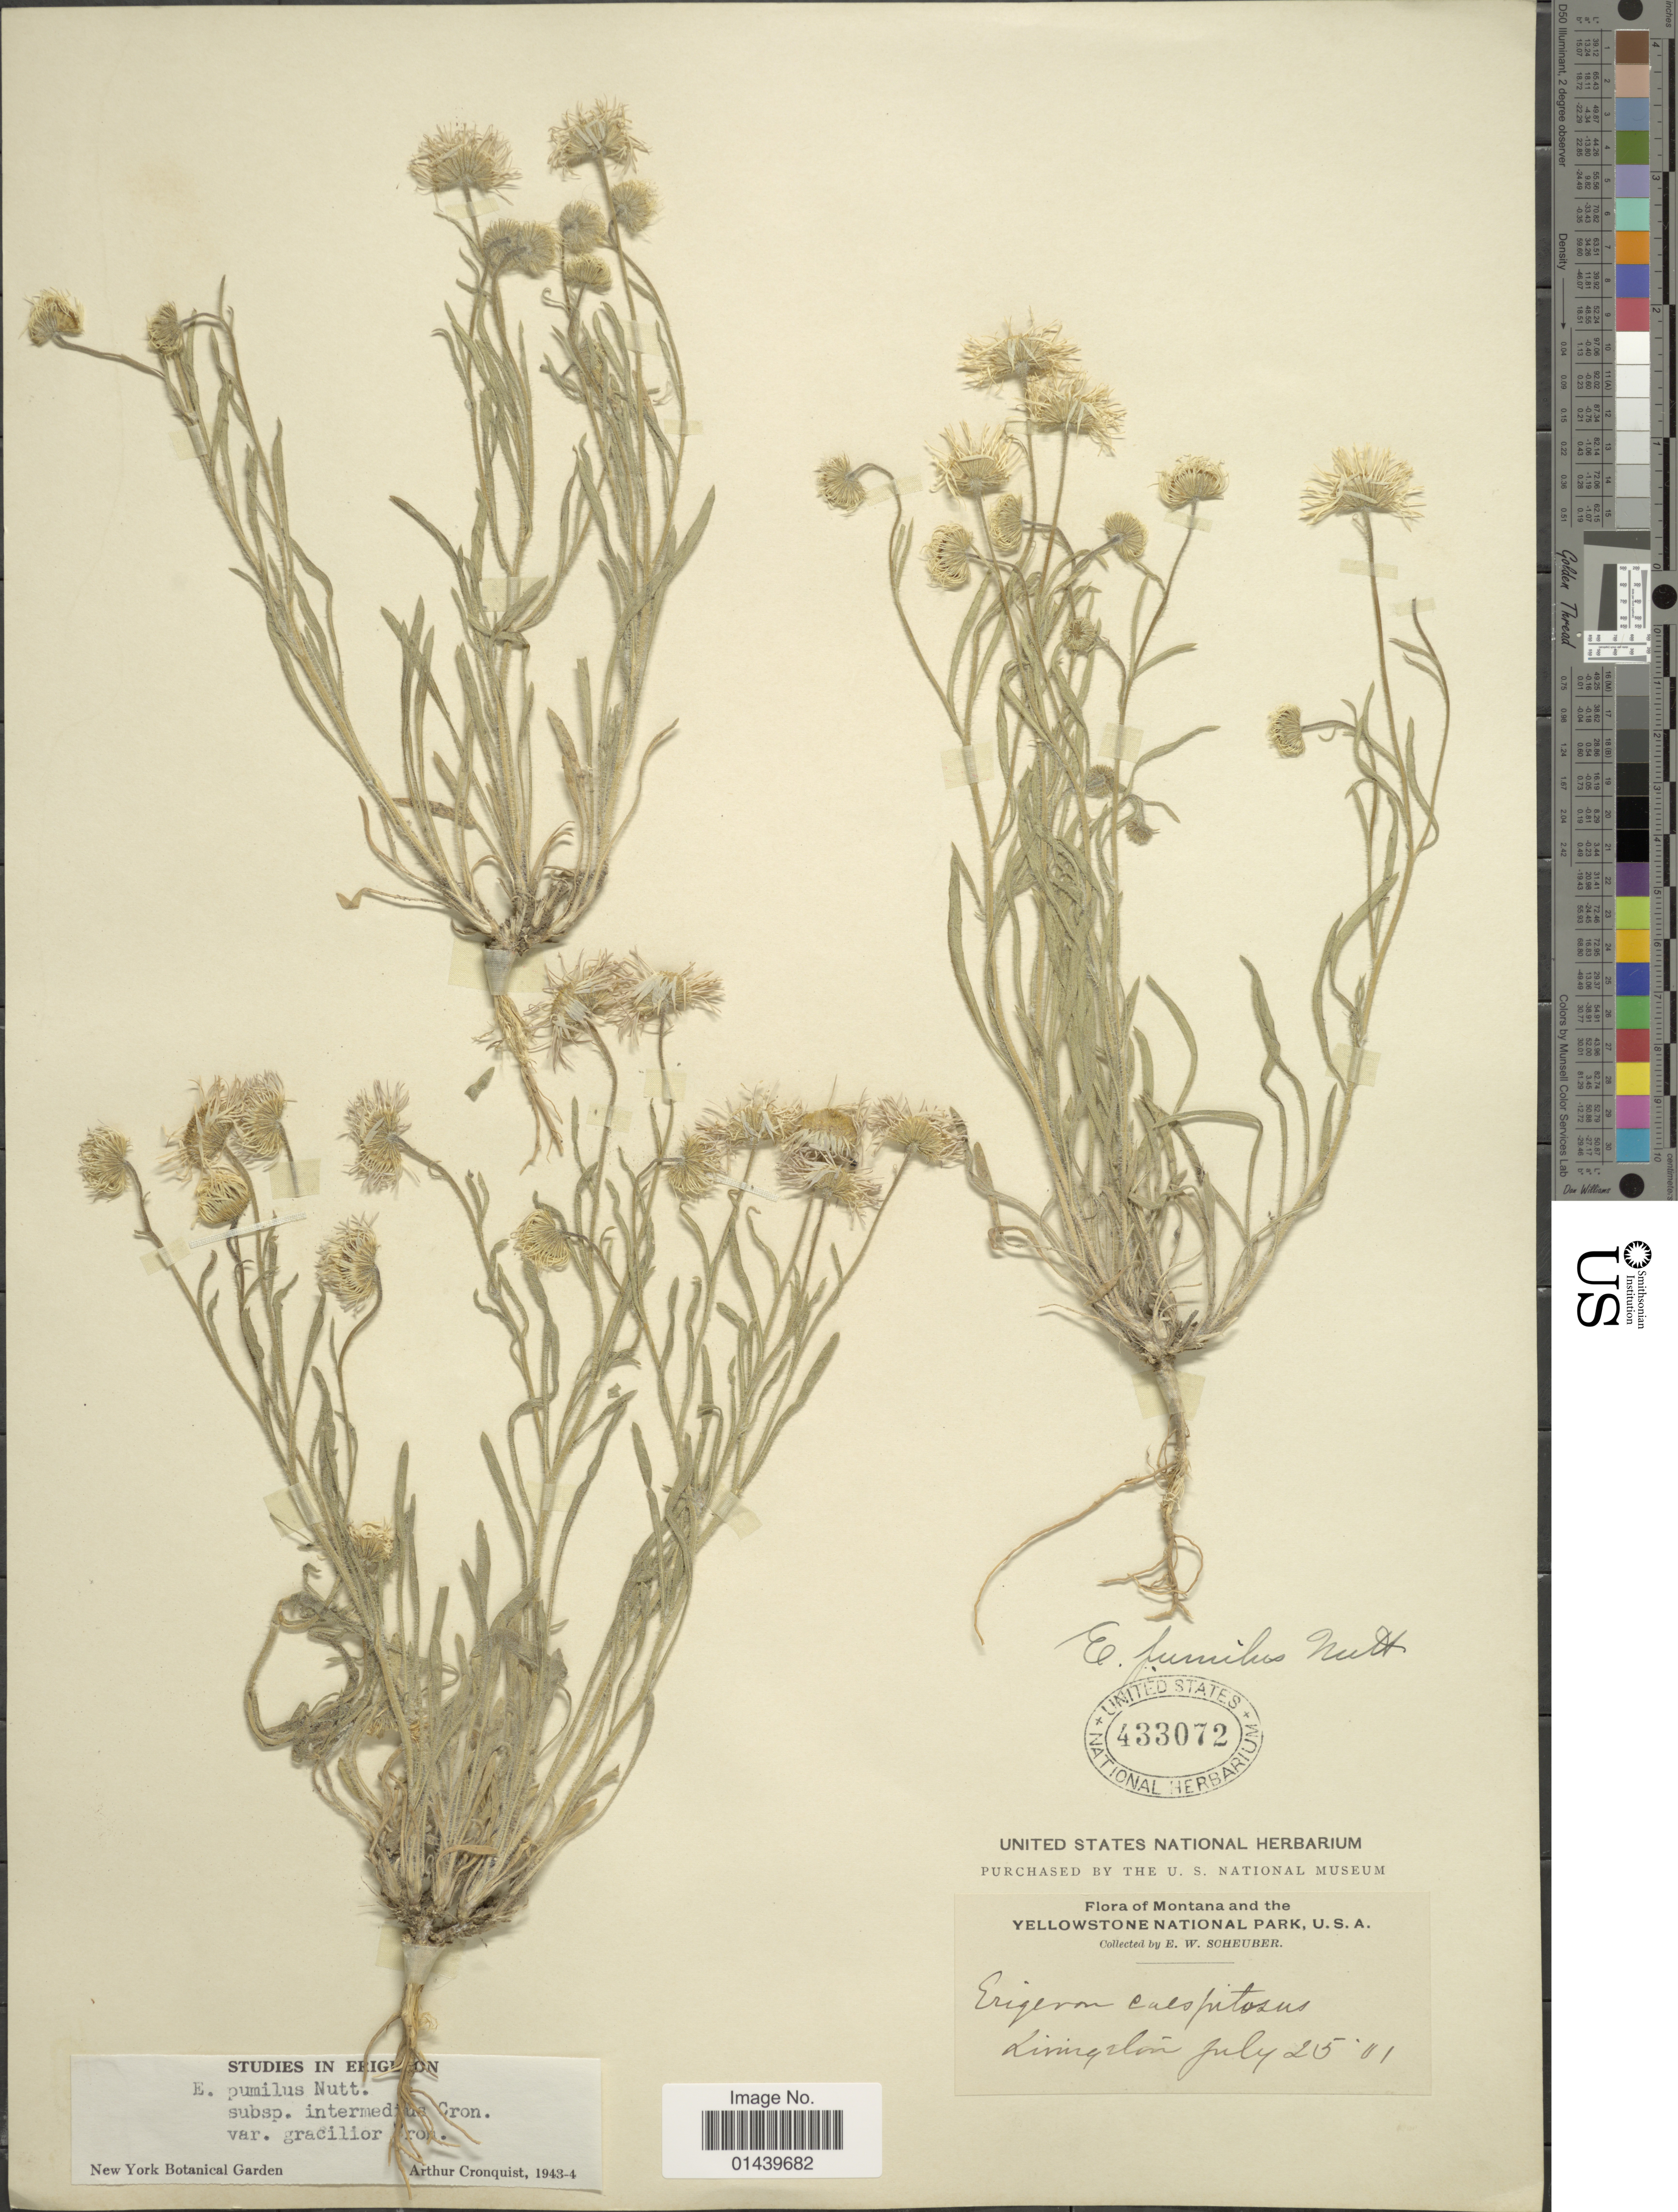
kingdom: Plantae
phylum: Tracheophyta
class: Magnoliopsida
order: Asterales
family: Asteraceae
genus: Erigeron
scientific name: Erigeron pumilus var. gracilior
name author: Cronq.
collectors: E. Scheuber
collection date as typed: Transcribed d/m/y: 25/7/1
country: United States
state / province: Montana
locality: The Yellowstone National Park, U.S.A. Livingston.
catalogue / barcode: US 433072